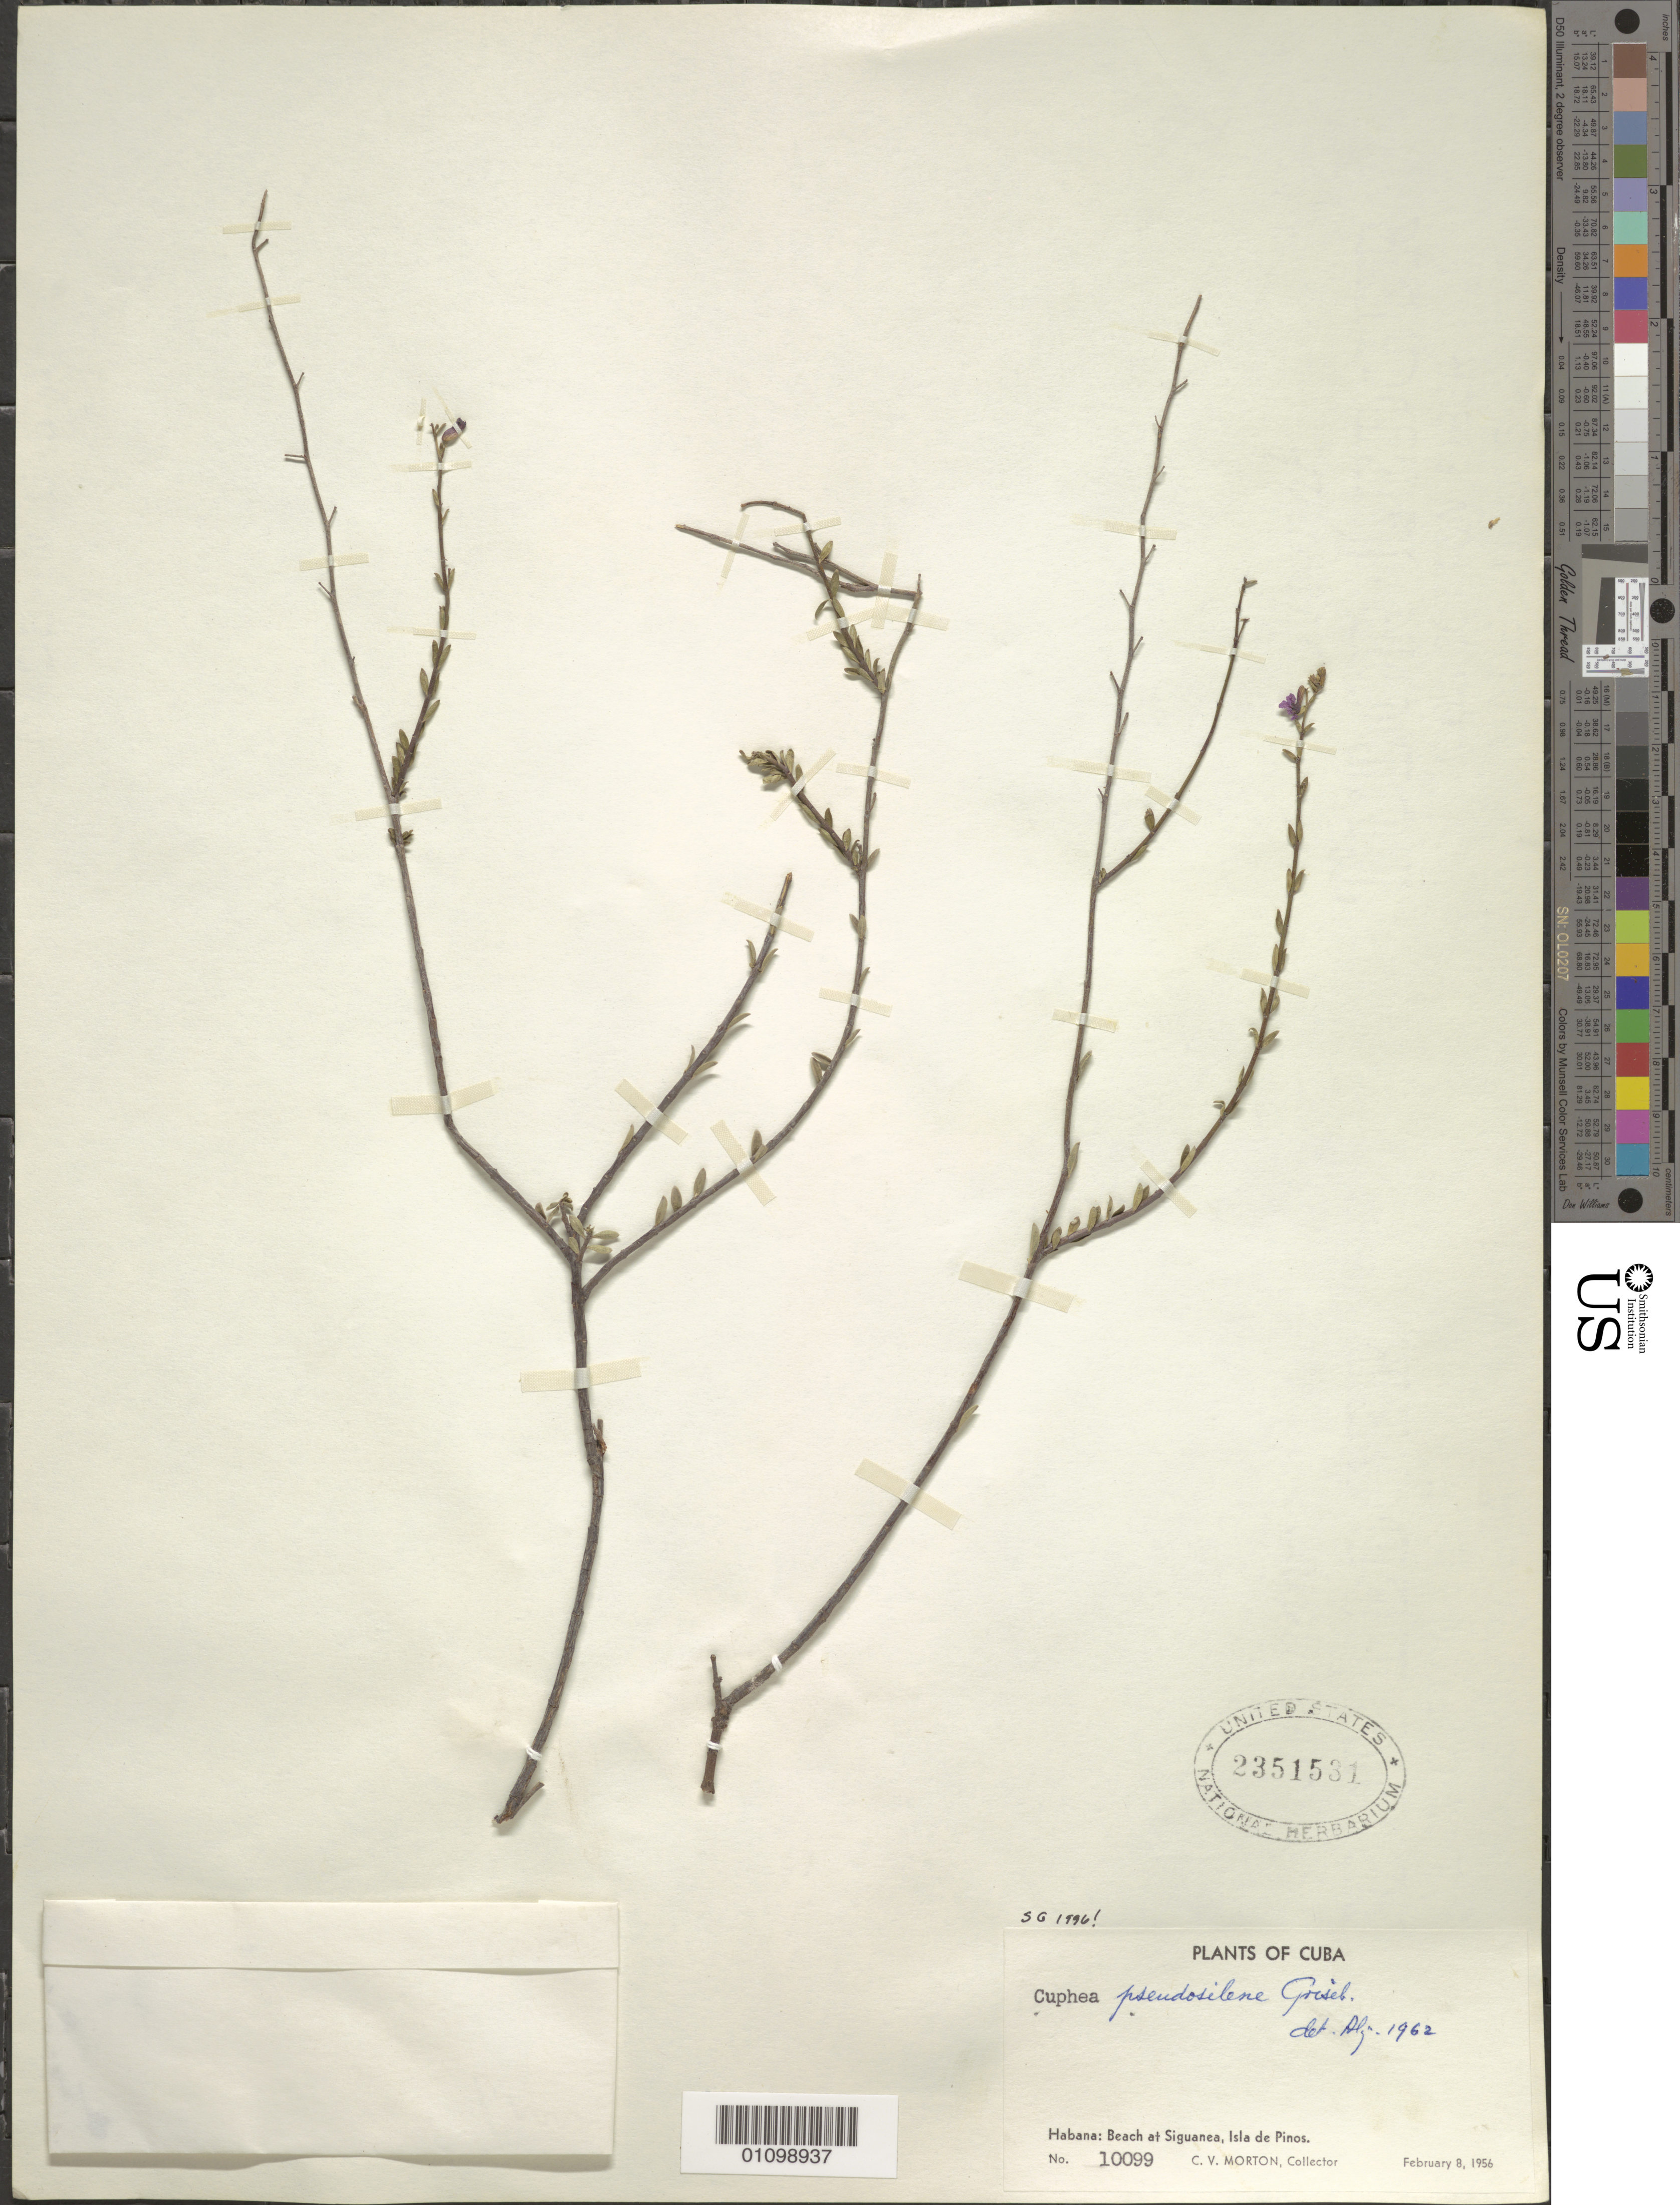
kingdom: Plantae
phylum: Tracheophyta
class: Magnoliopsida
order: Myrtales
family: Lythraceae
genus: Cuphea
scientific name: Cuphea pseudosilene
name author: Griseb.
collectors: C. V. Morton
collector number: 10099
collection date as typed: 08 Feb 1956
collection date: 1956-02-08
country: Cuba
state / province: Isla de La Juventud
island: Isla de la Juventud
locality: Isle of Pines, Beach at Siguanea, Isla de Pinos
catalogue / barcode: US 2351531